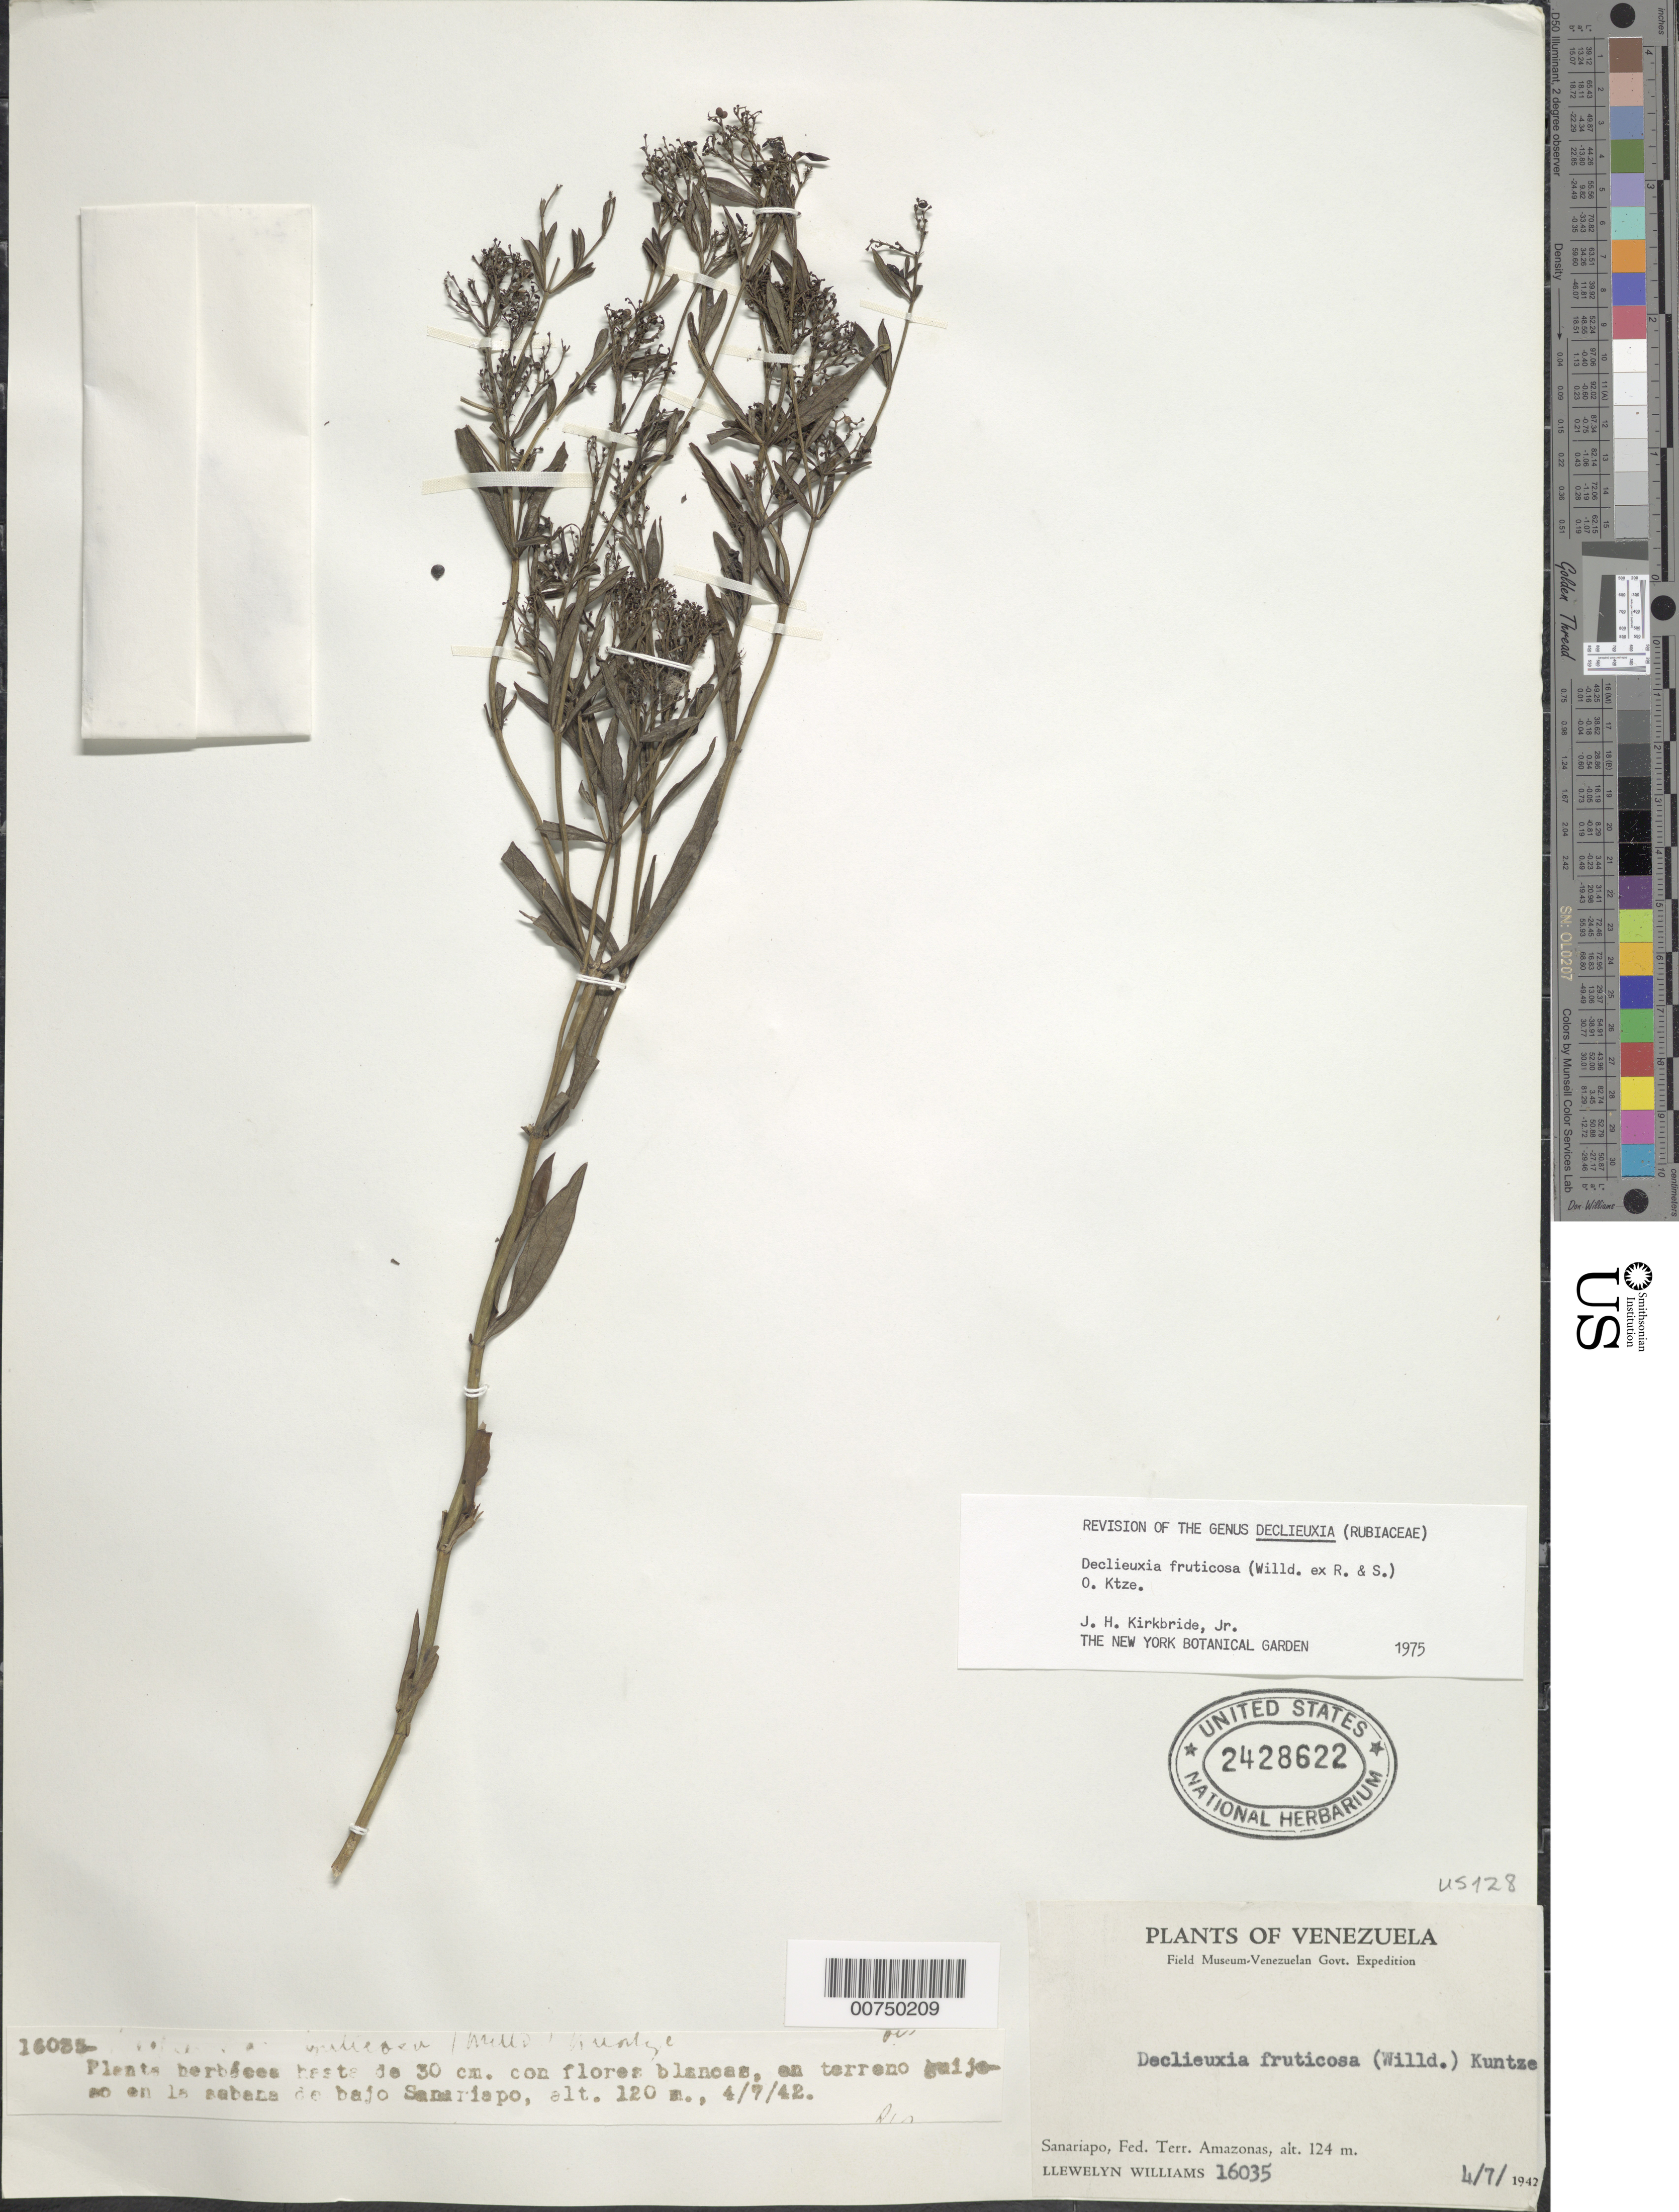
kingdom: Plantae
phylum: Tracheophyta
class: Magnoliopsida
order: Gentianales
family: Rubiaceae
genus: Declieuxia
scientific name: Declieuxia fruticosa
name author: (Willd. ex Roem. & Schult.) Kuntze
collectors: Ll. Williams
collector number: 16035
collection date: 1942-07-04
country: Venezuela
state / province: Amazonas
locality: Sanariapo, Fed. Terr. Amazonas, en terreno guijoso en la sabana de bajo Sanariapo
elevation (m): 120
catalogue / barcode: US 2428622